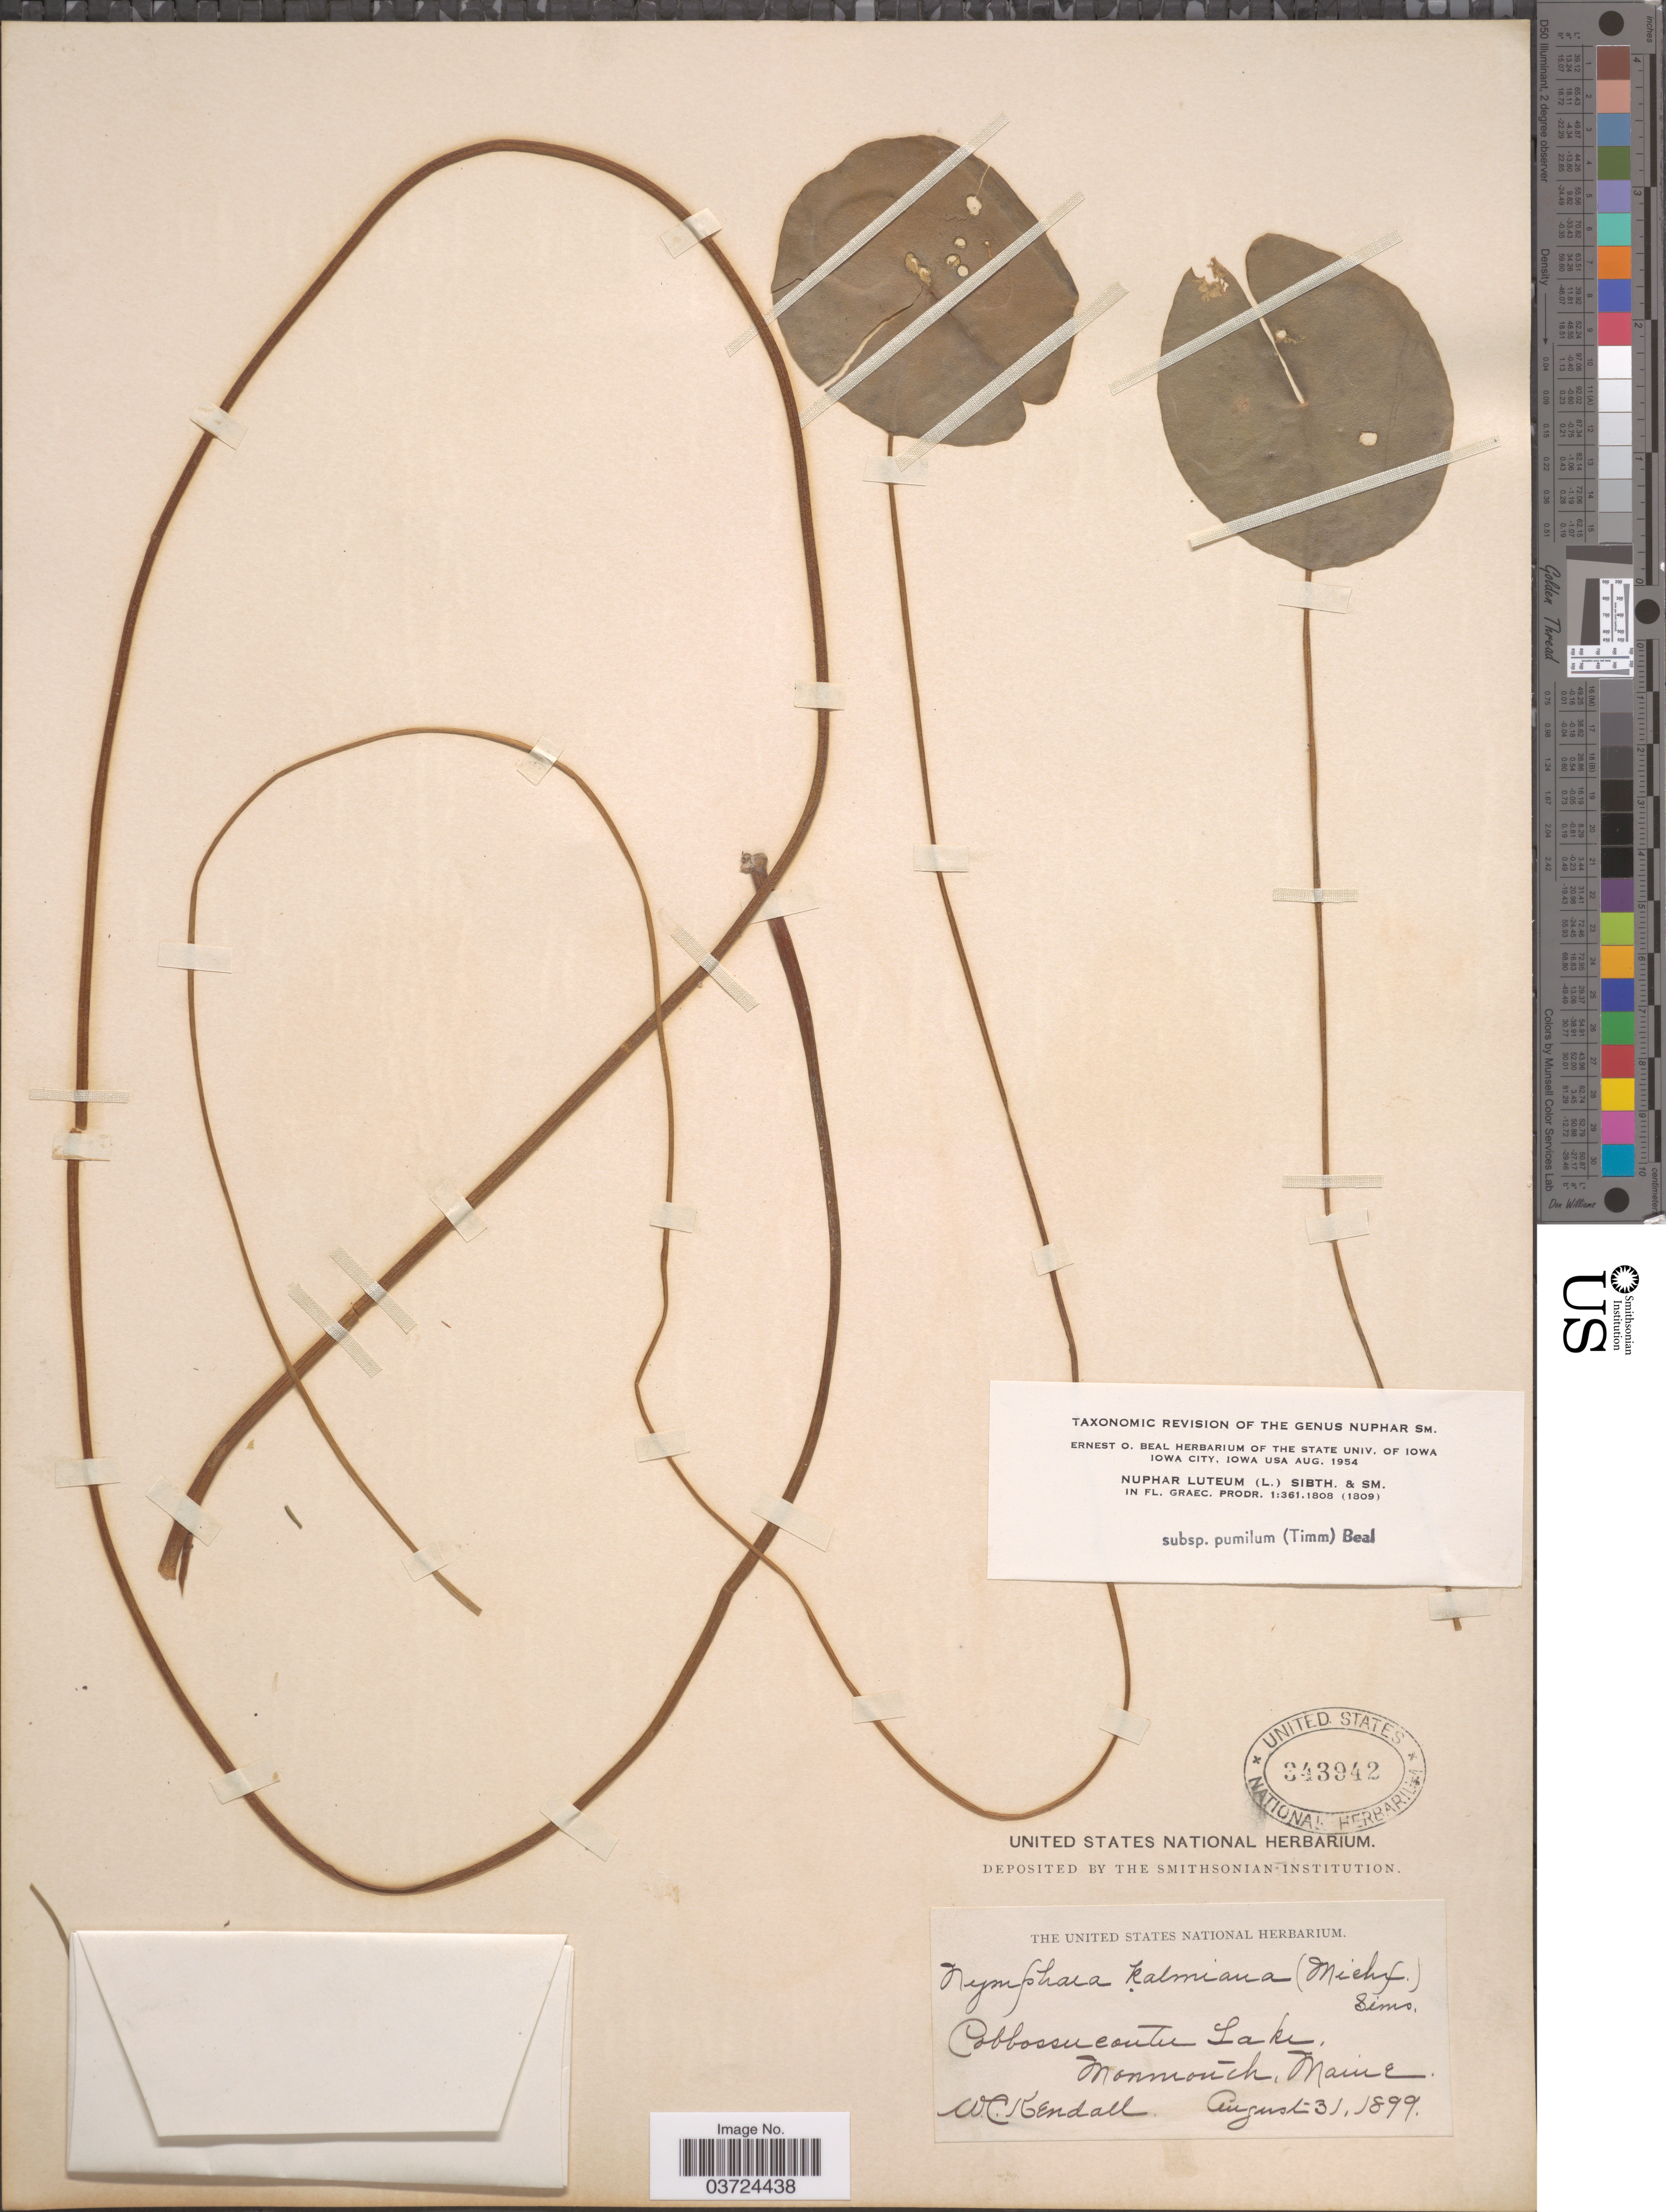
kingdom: Plantae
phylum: Tracheophyta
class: Magnoliopsida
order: Nymphaeales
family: Nymphaeaceae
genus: Nuphar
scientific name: Nuphar lutea subsp. pumila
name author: (Timm) DC.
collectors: W. Kendall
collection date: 1899-08-31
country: United States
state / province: Maine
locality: Cobbosseecontee Lake, Monmouth.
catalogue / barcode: US 343942